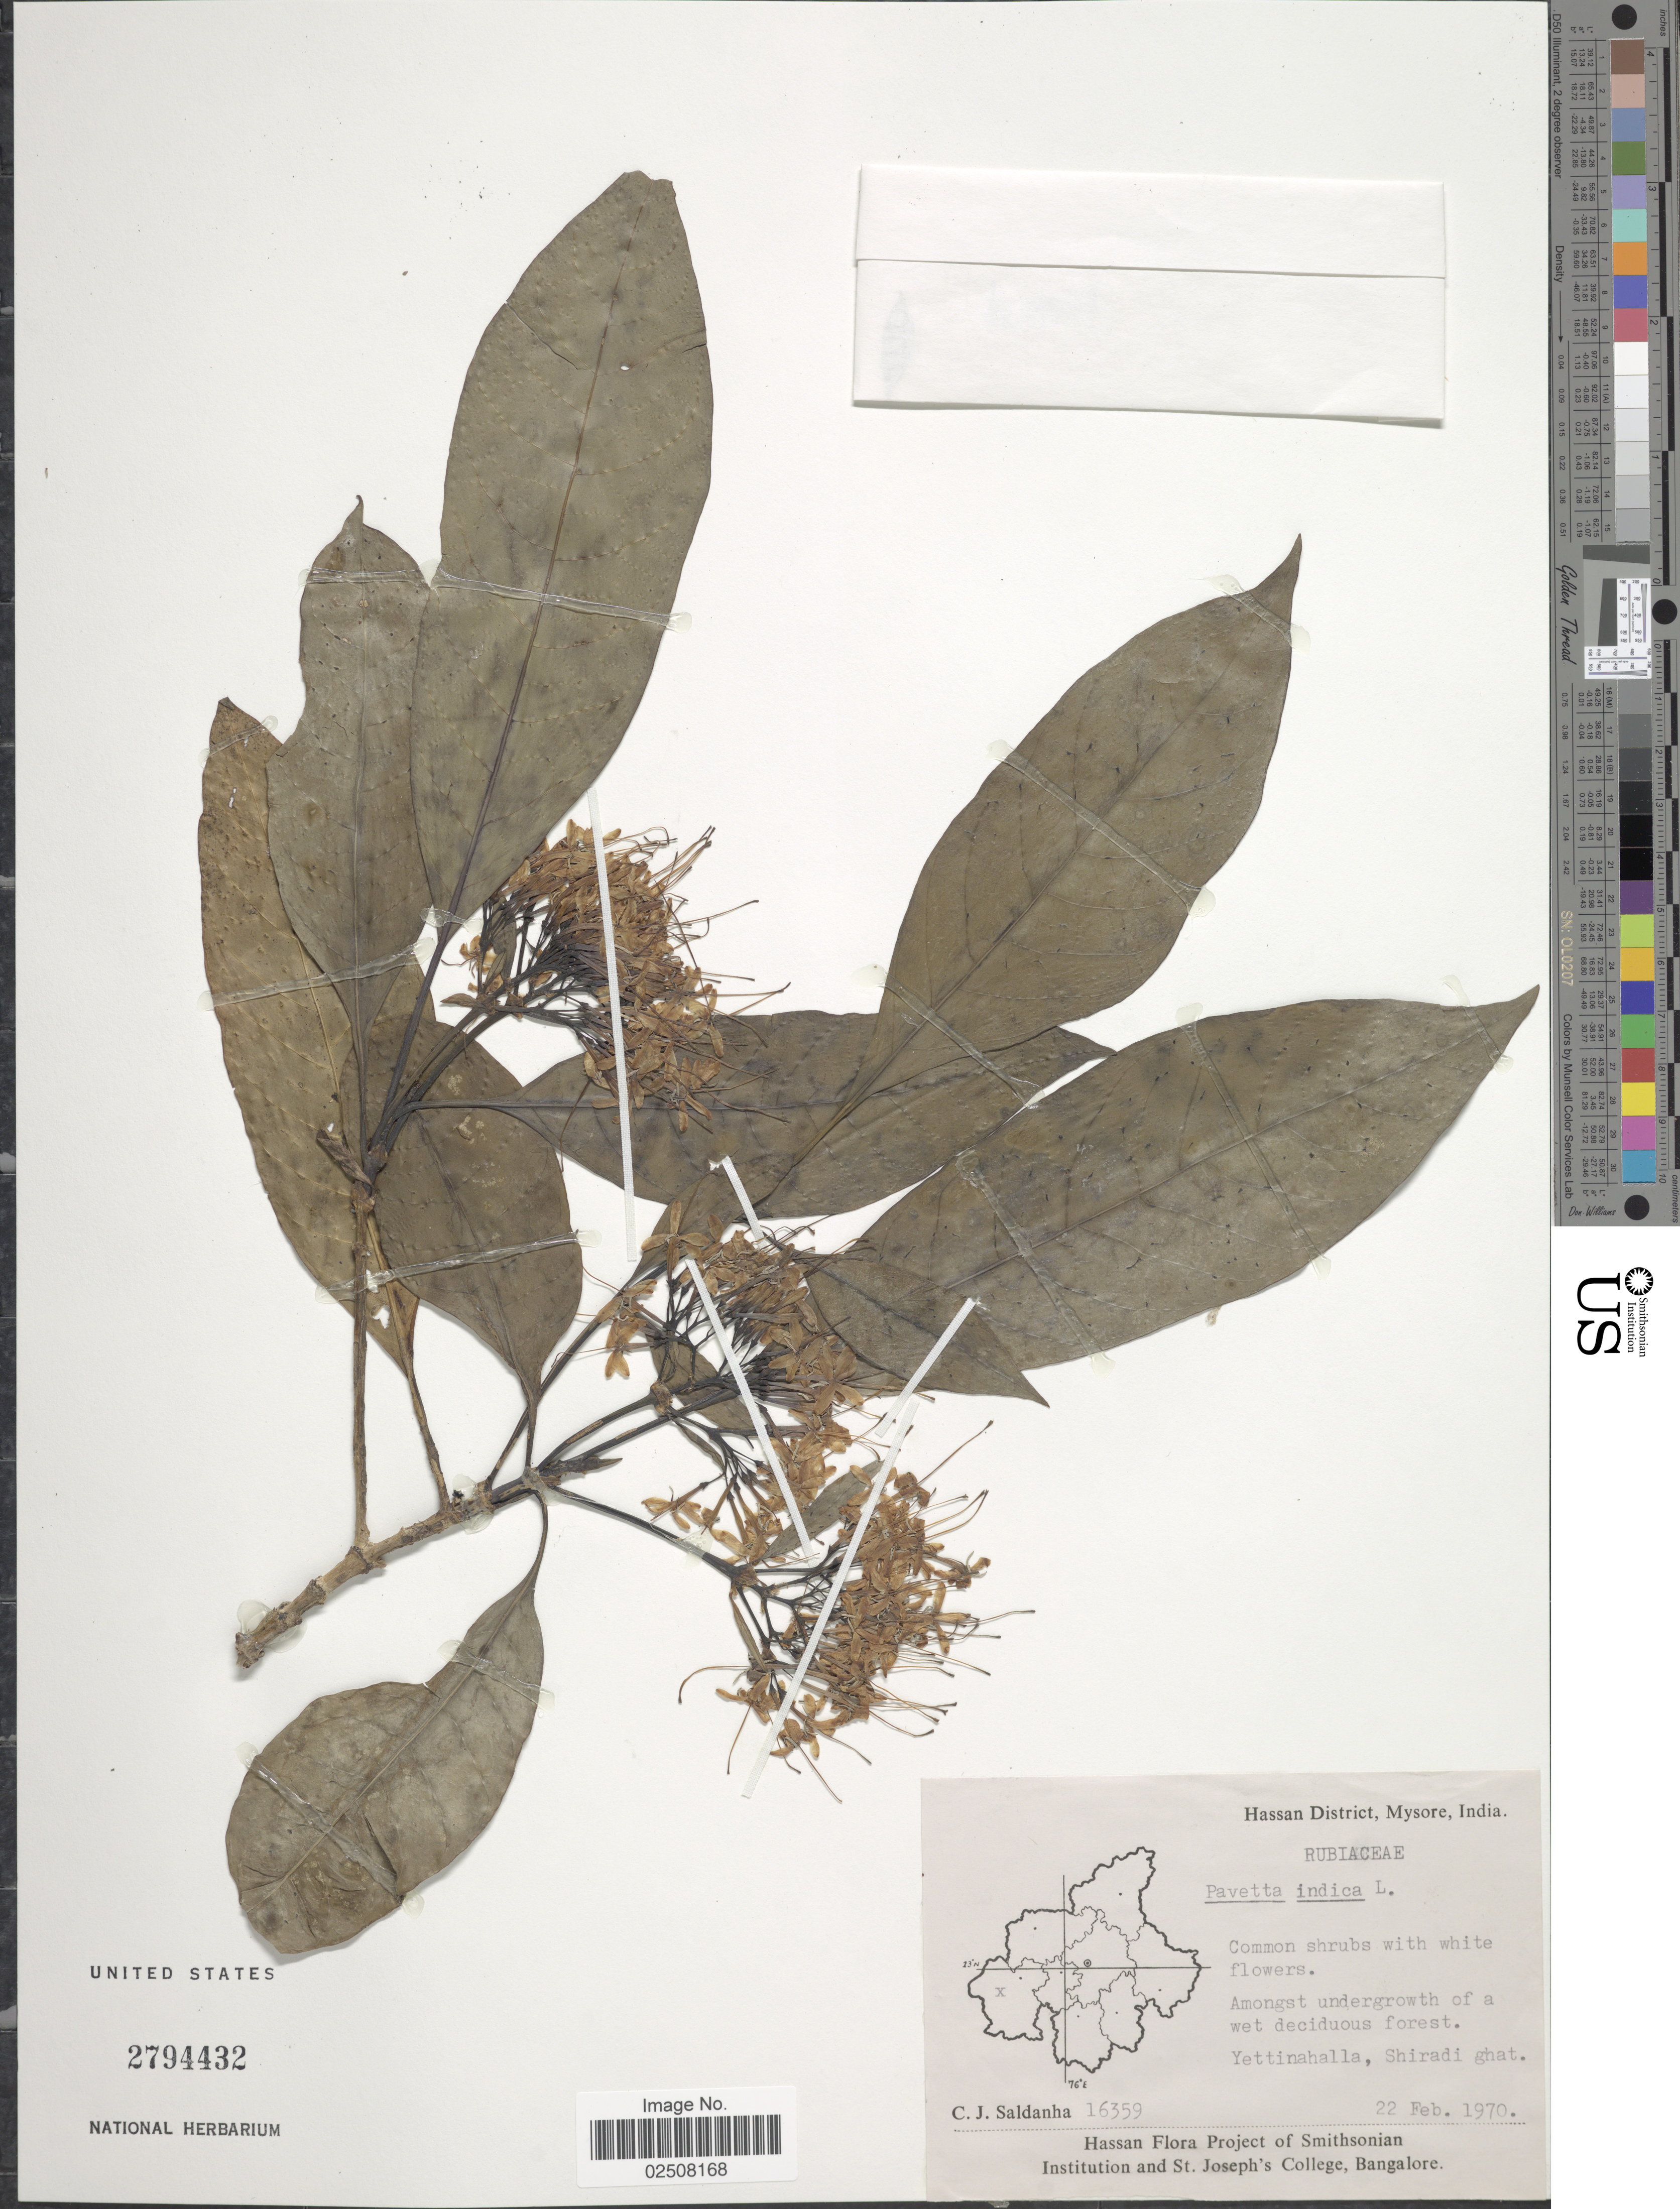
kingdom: Plantae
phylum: Tracheophyta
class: Magnoliopsida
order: Gentianales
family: Rubiaceae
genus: Pavetta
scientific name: Pavetta indica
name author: L.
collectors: C. J. Saldanha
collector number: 16359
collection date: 1970-02-22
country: India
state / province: Karnataka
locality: Hassan District, Mysore, Amongst undergrowth of a wet deciduous forest, Yettinahalla, Shiradi ghat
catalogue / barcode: US 2794432